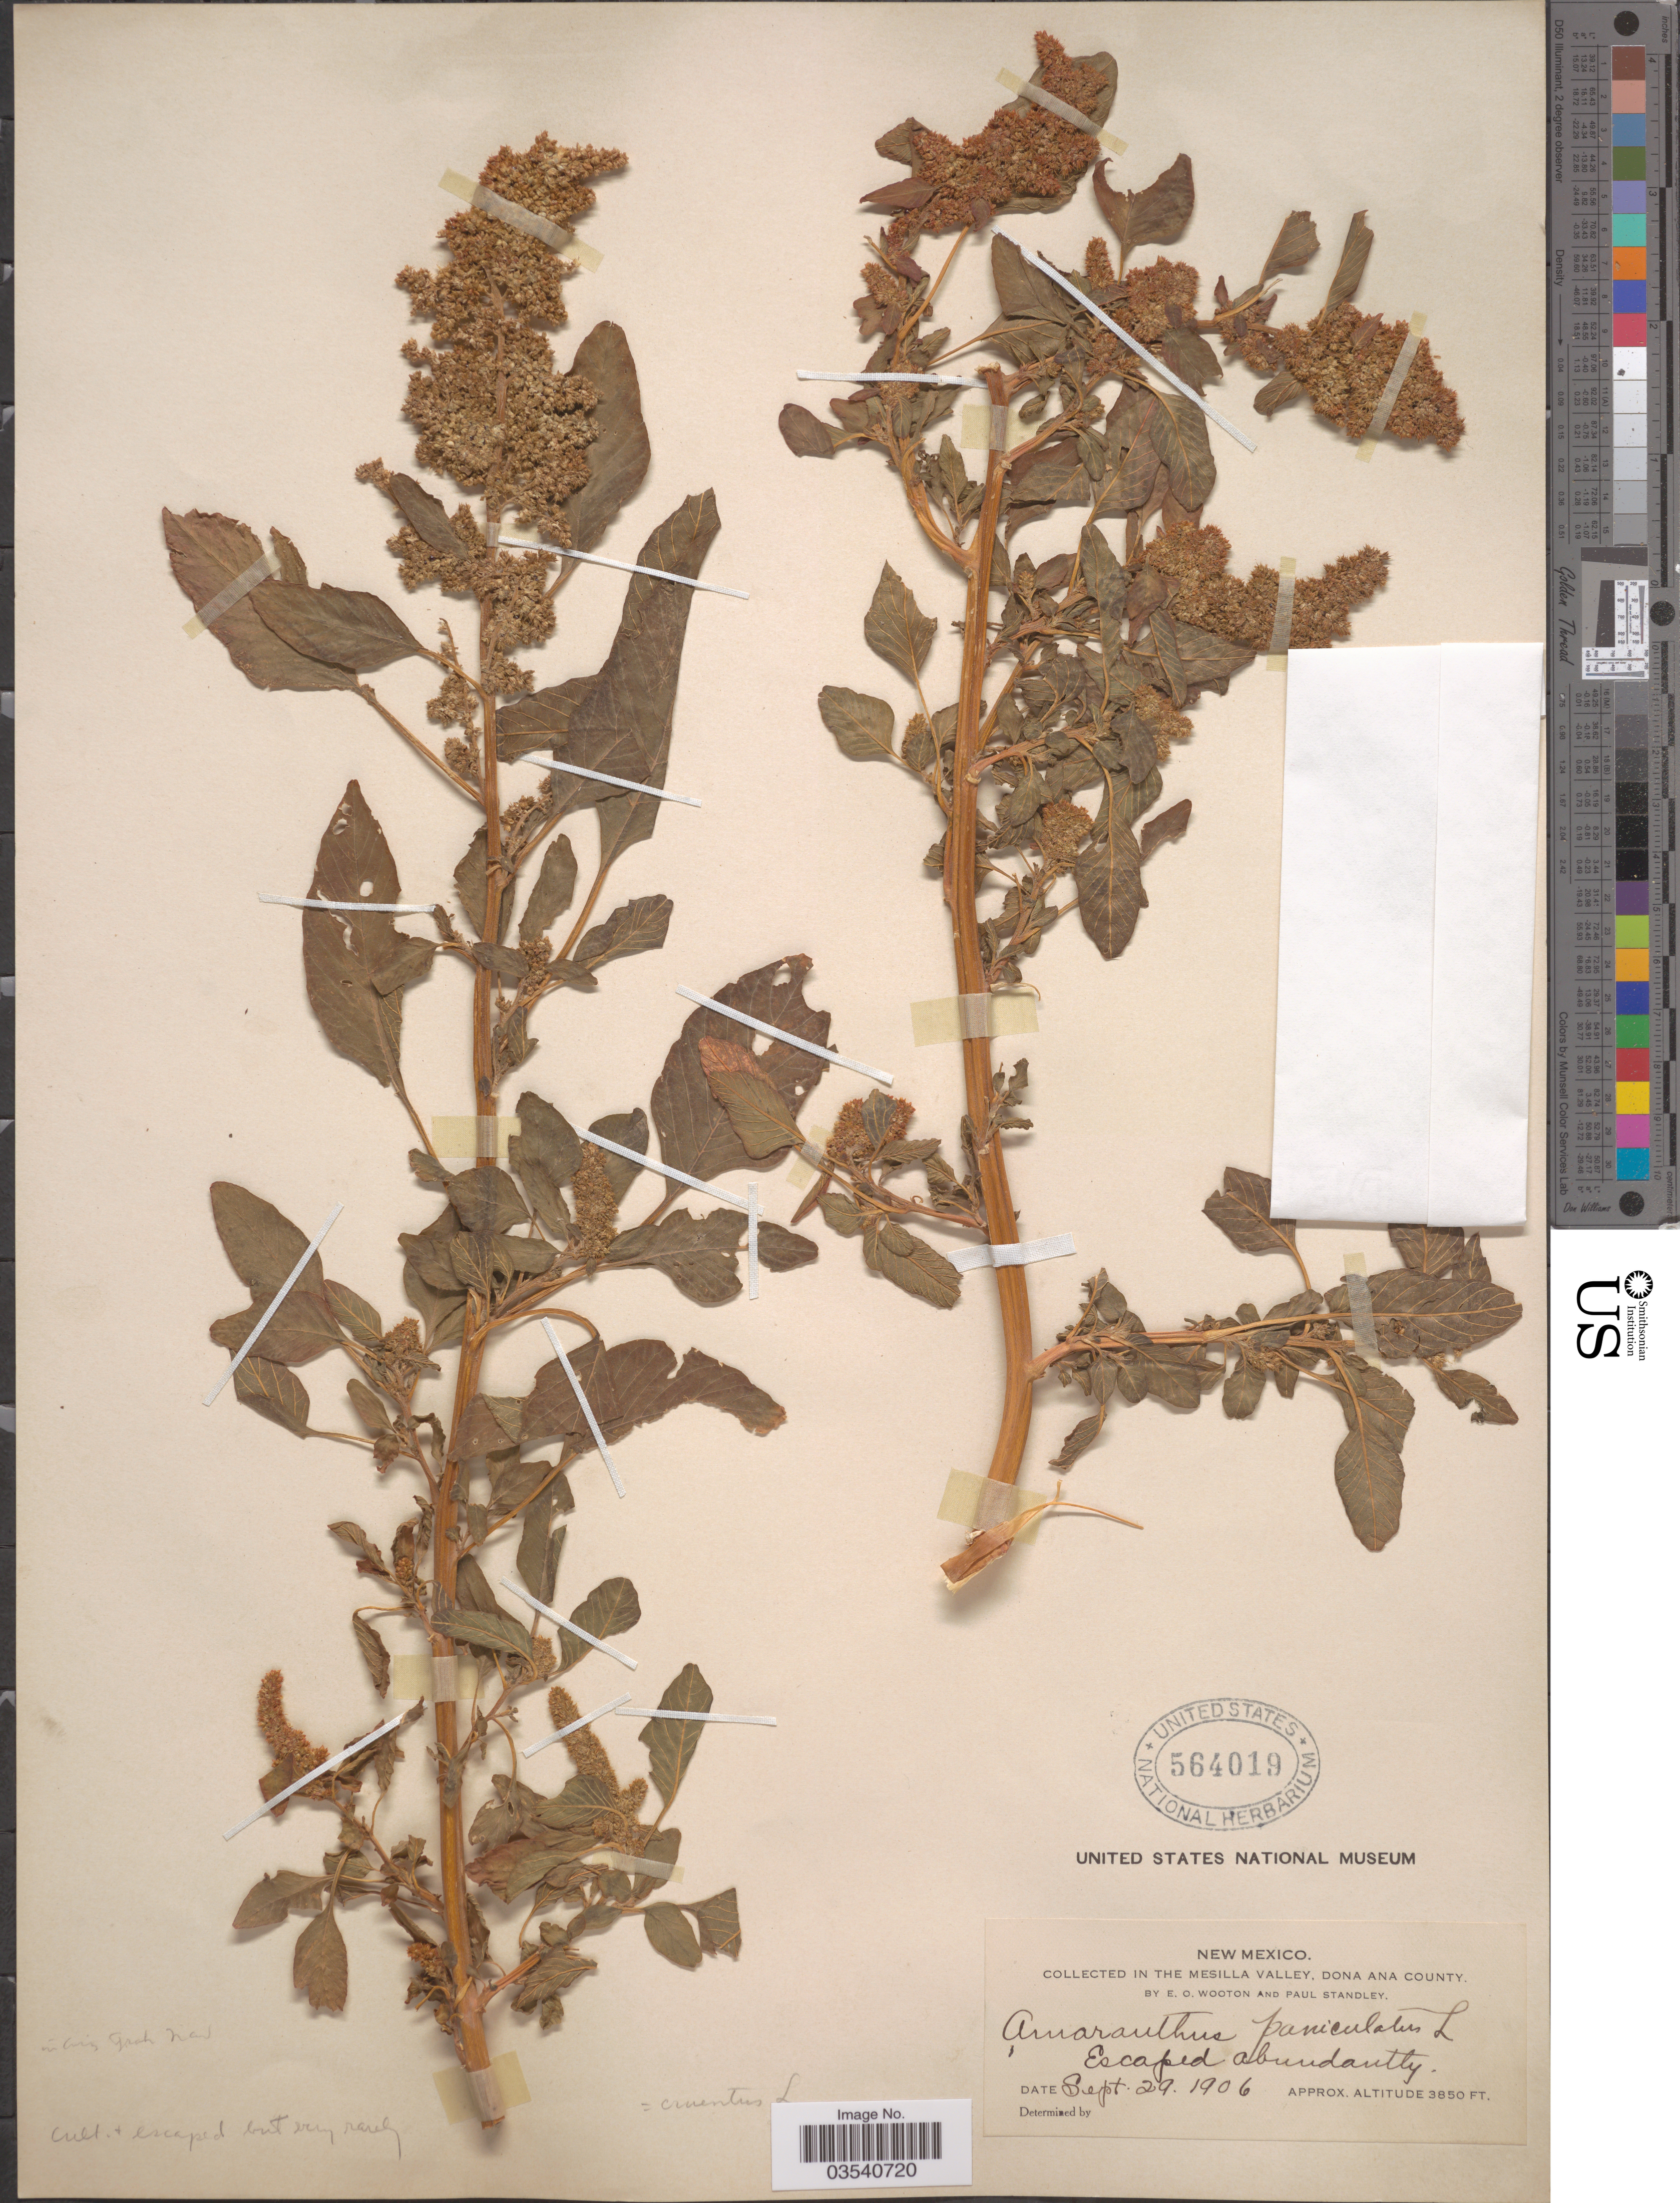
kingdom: Plantae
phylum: Tracheophyta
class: Magnoliopsida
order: Caryophyllales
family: Amaranthaceae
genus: Amaranthus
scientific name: Amaranthus paniculatus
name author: L.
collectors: E. O. Wooton & P. C. Standley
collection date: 1906-09-29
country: United States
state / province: New Mexico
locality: In the Mesilla Valley, Dona Ana County.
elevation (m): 1173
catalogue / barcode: US 564019